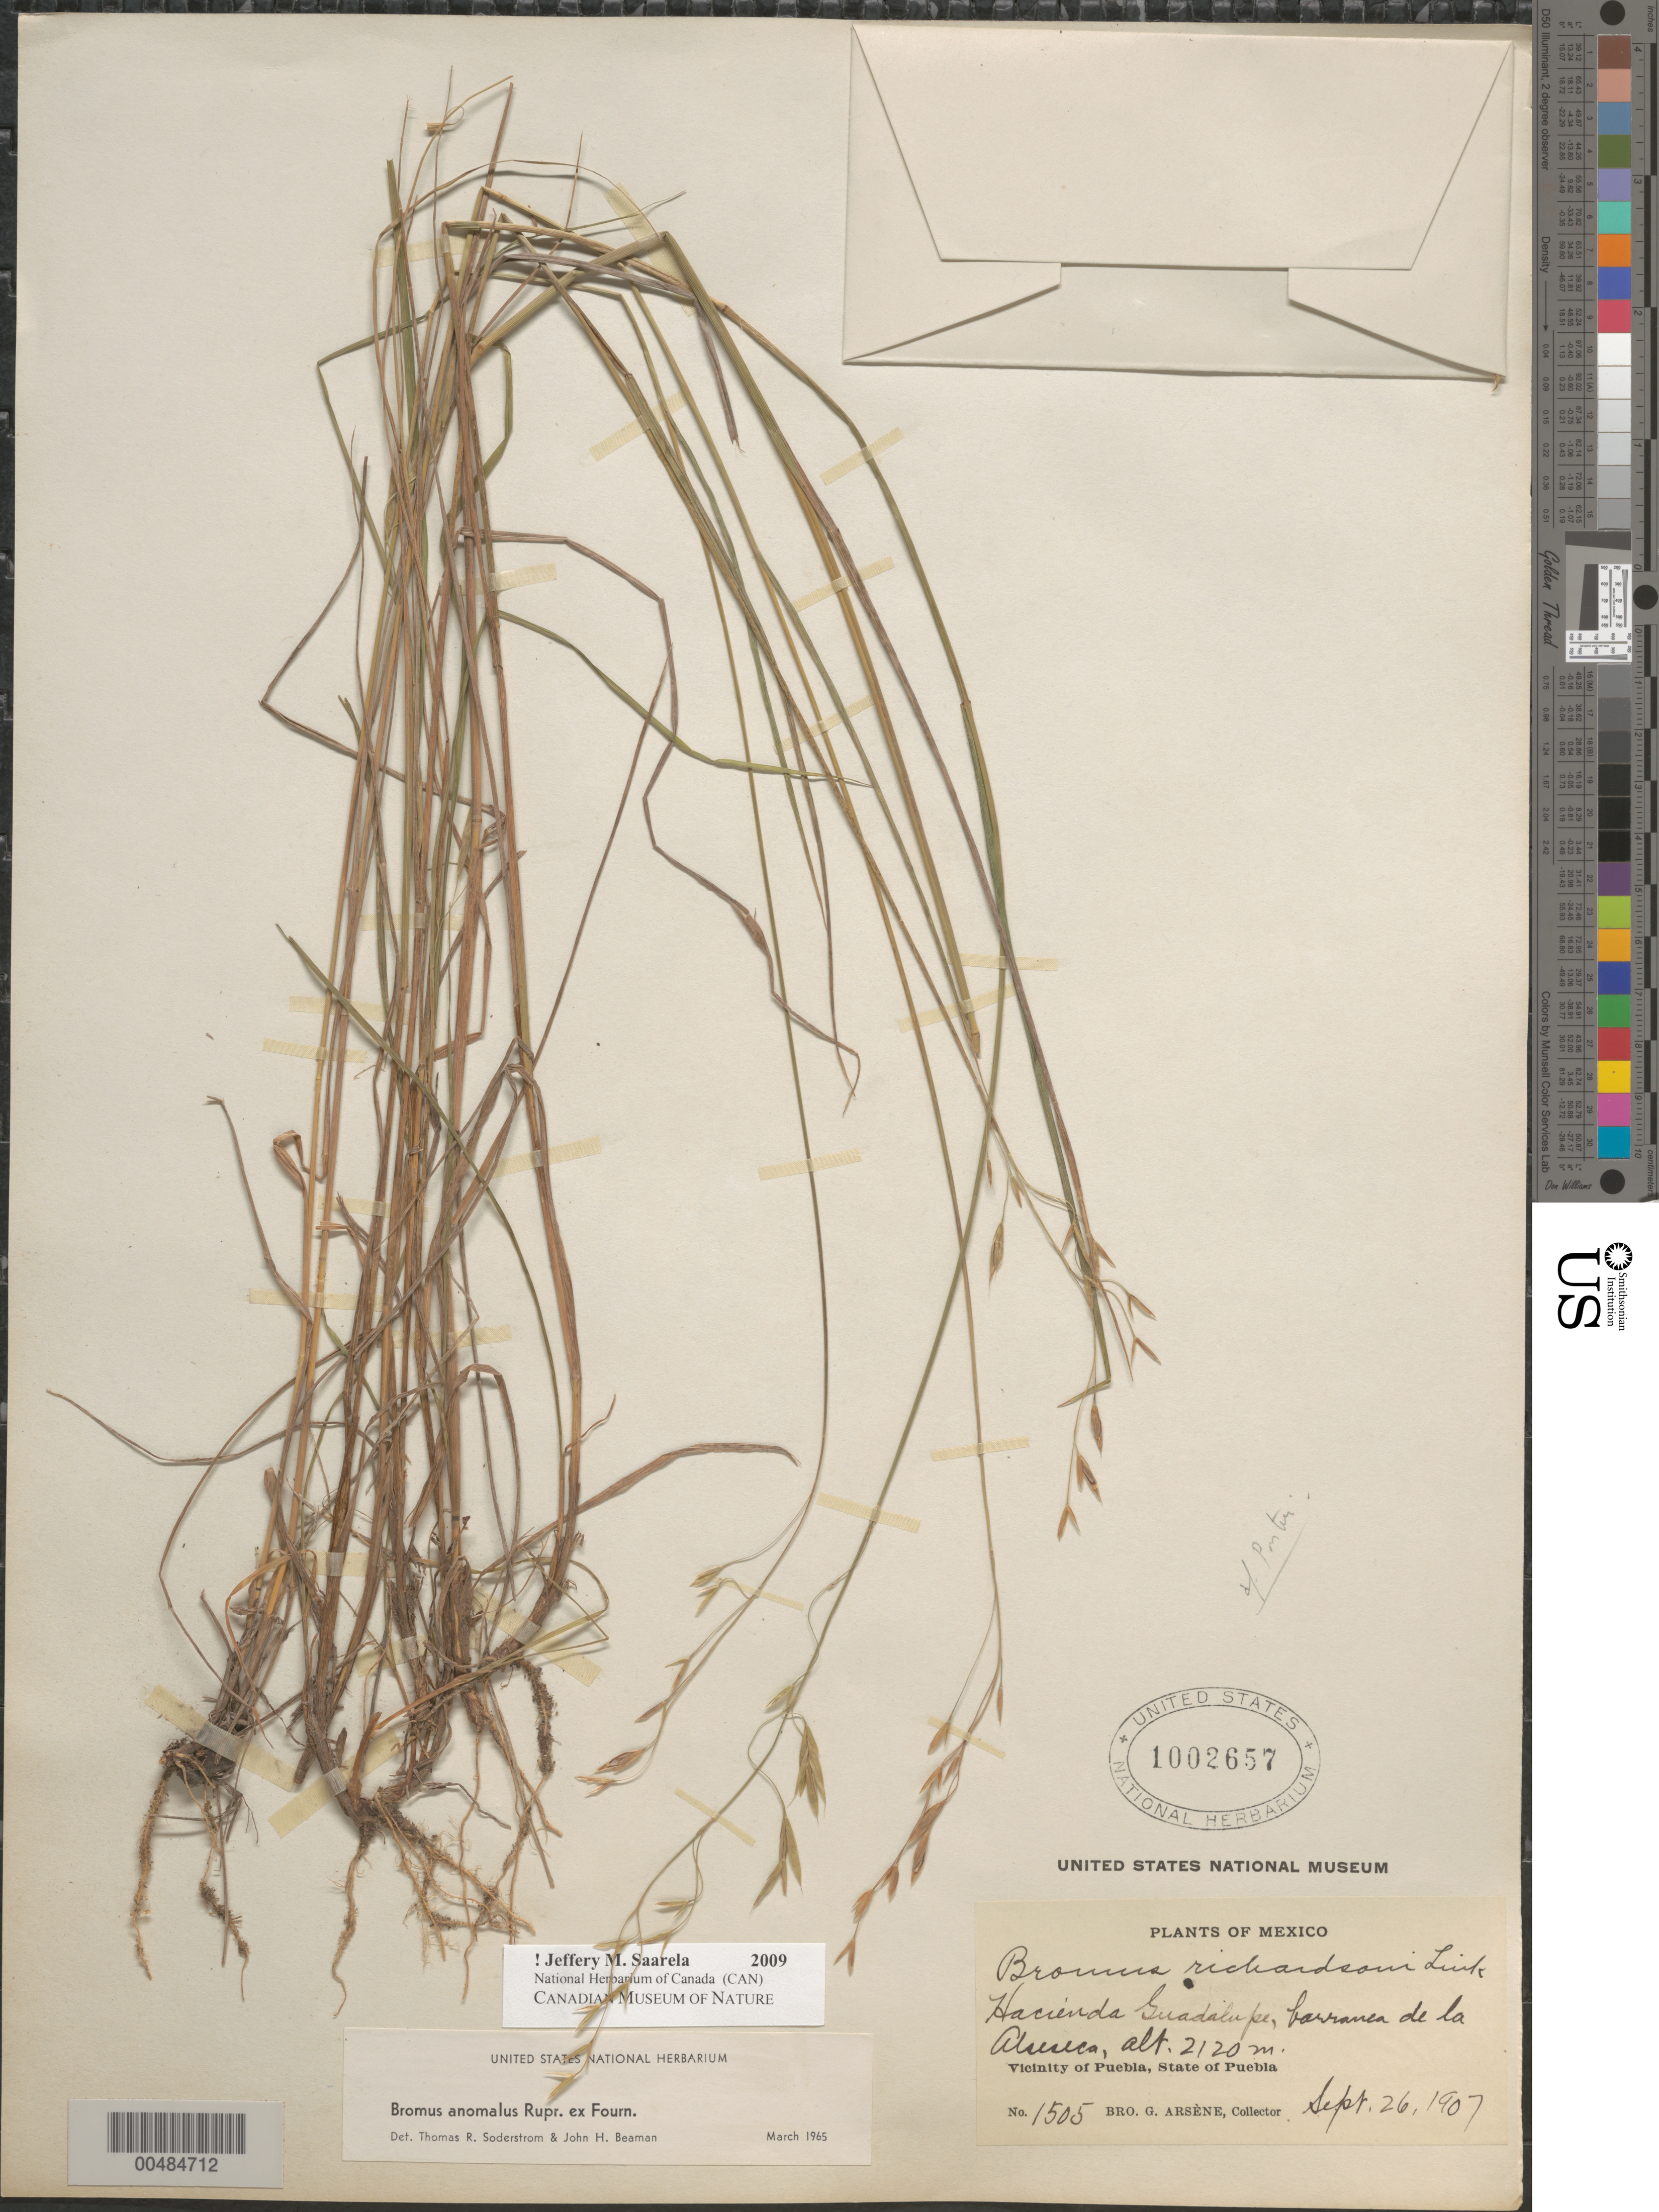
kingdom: Plantae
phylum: Tracheophyta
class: Liliopsida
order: Poales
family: Poaceae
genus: Bromus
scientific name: Bromus anomalus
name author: Rupr. ex E. Fourn.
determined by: Soderstrom, T. R.; Beaman, J. H.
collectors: Bro. G. Arsène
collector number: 1505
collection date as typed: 26 Sep 1907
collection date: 1907-09-26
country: Mexico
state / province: Puebla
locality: Hacienda Guadalupe, barranca de la Alseseca, vicinity of Puebla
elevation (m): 2120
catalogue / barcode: US 1002657